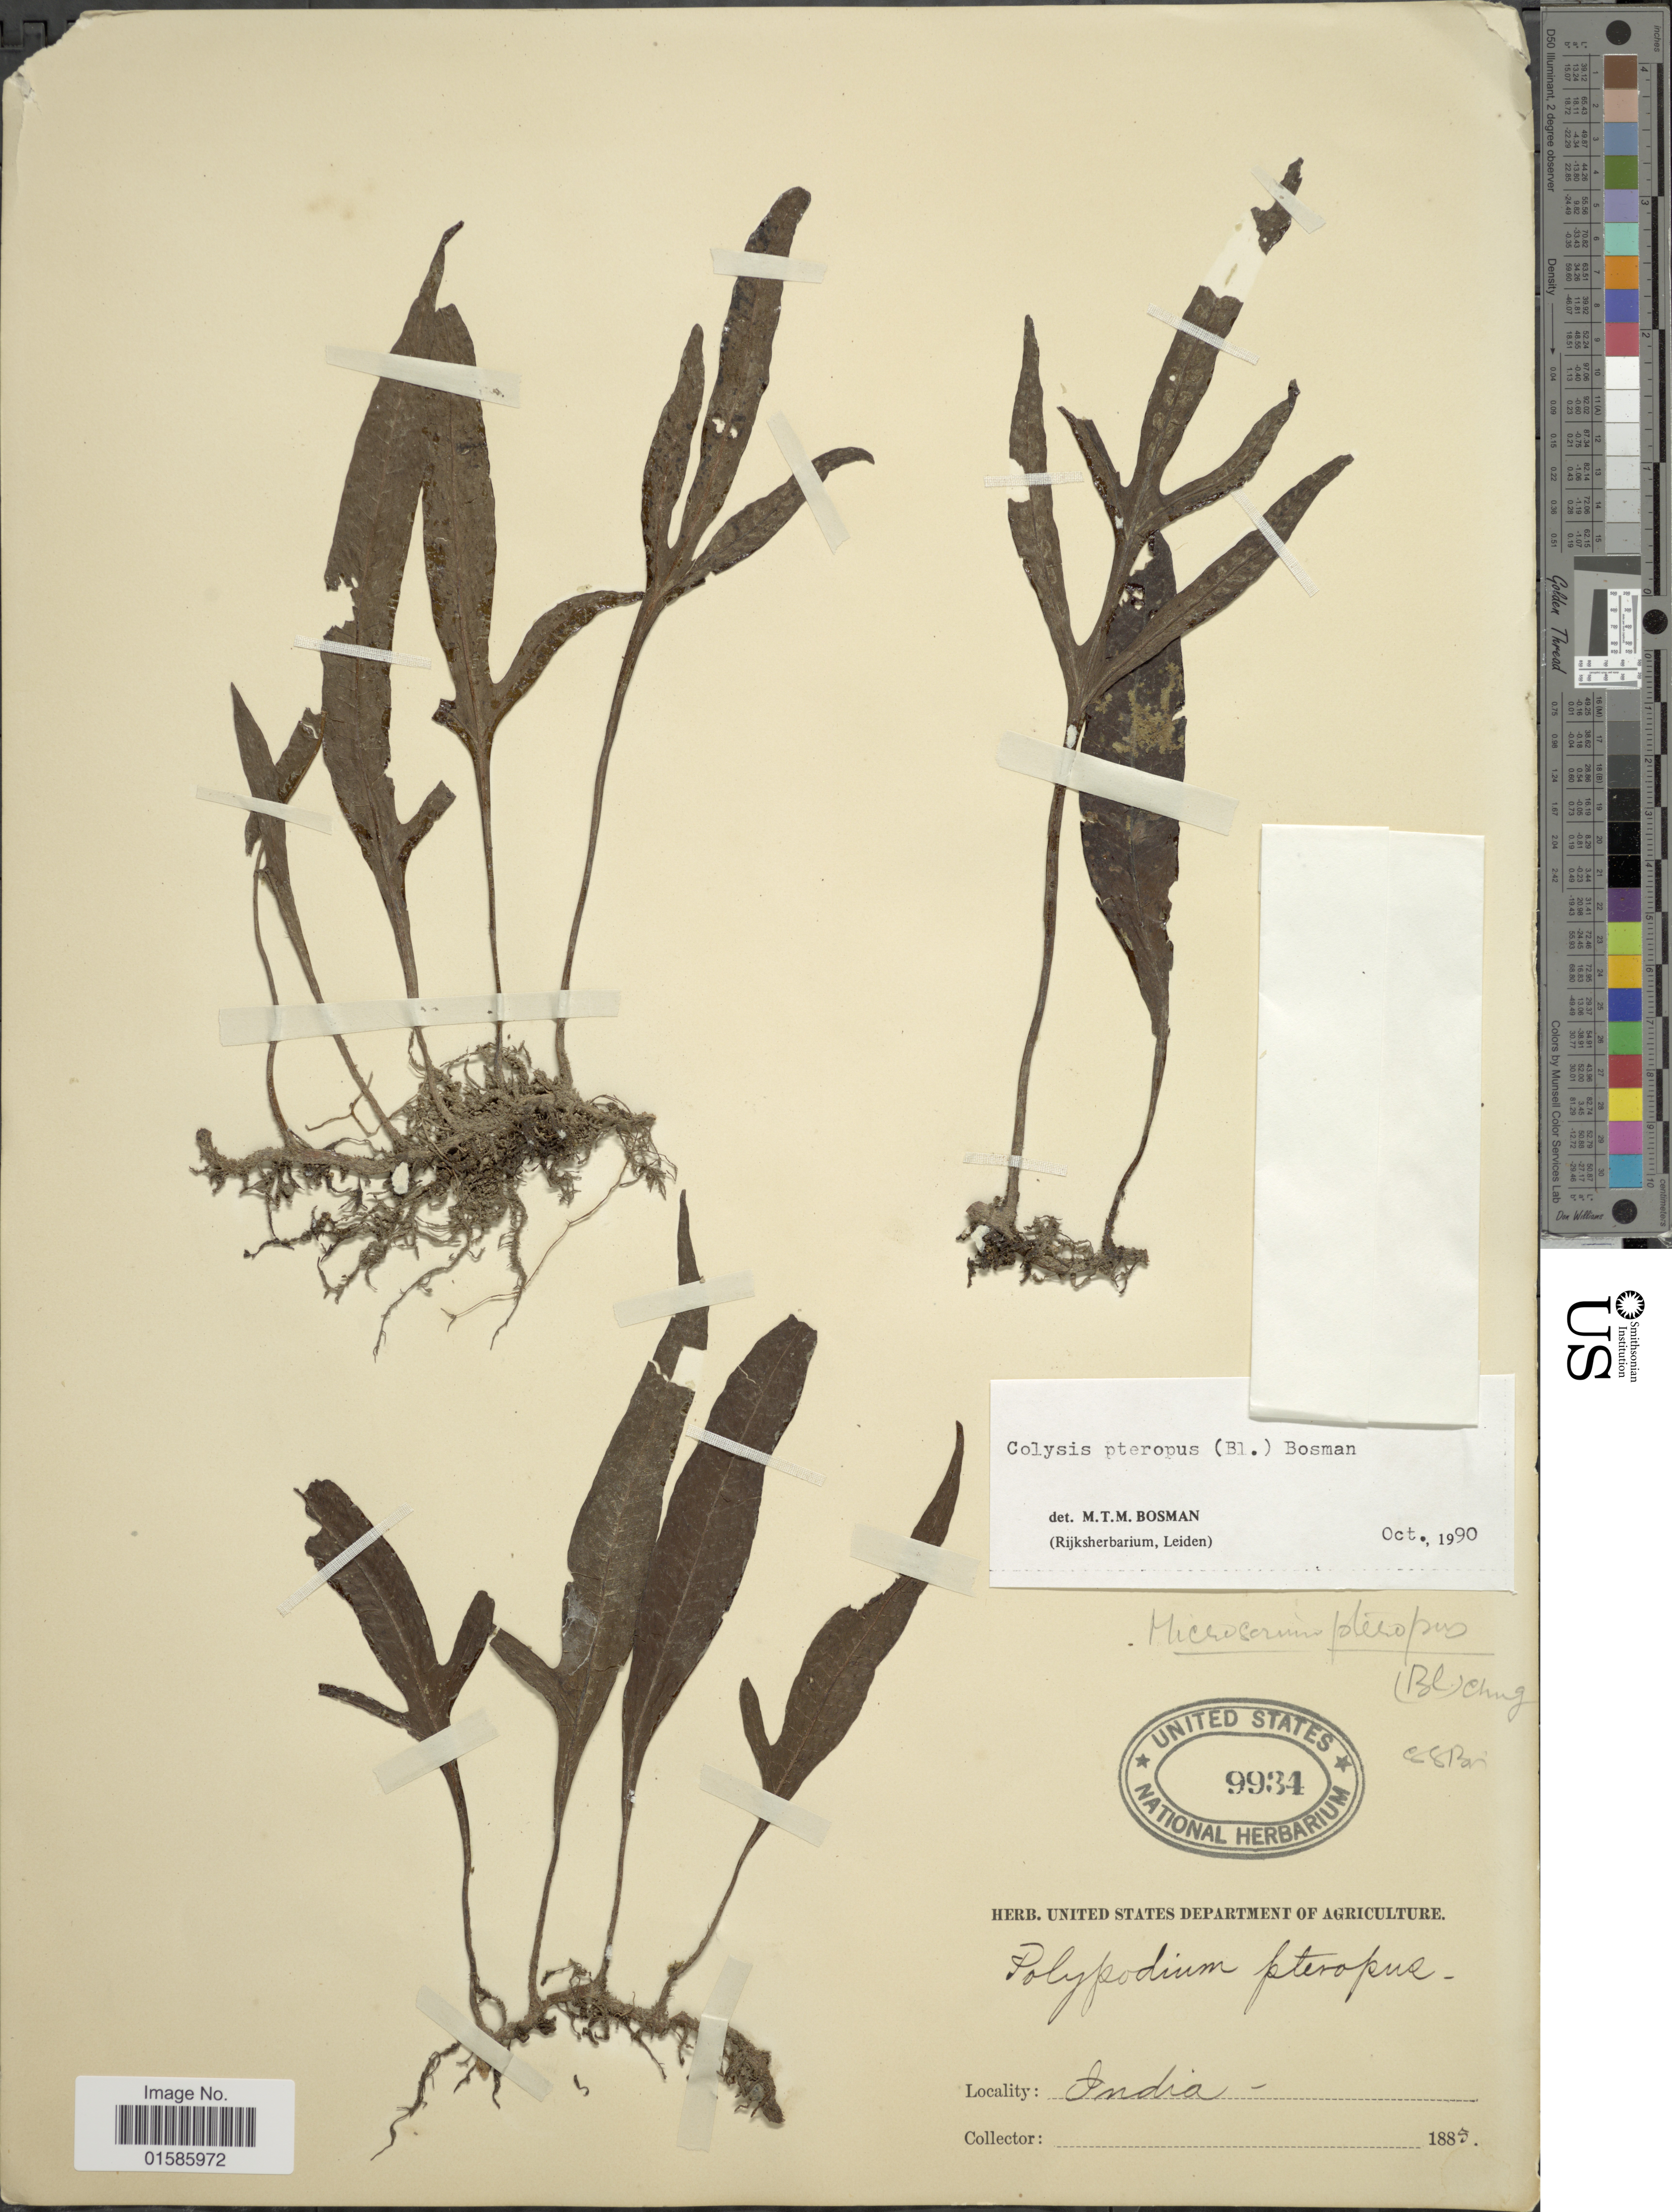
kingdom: Plantae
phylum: Tracheophyta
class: Polypodiopsida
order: Polypodiales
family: Polypodiaceae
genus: Microsorum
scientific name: Microsorum pteropus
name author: (Blume) Copel.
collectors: Facchini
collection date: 1885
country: India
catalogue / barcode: US 9934